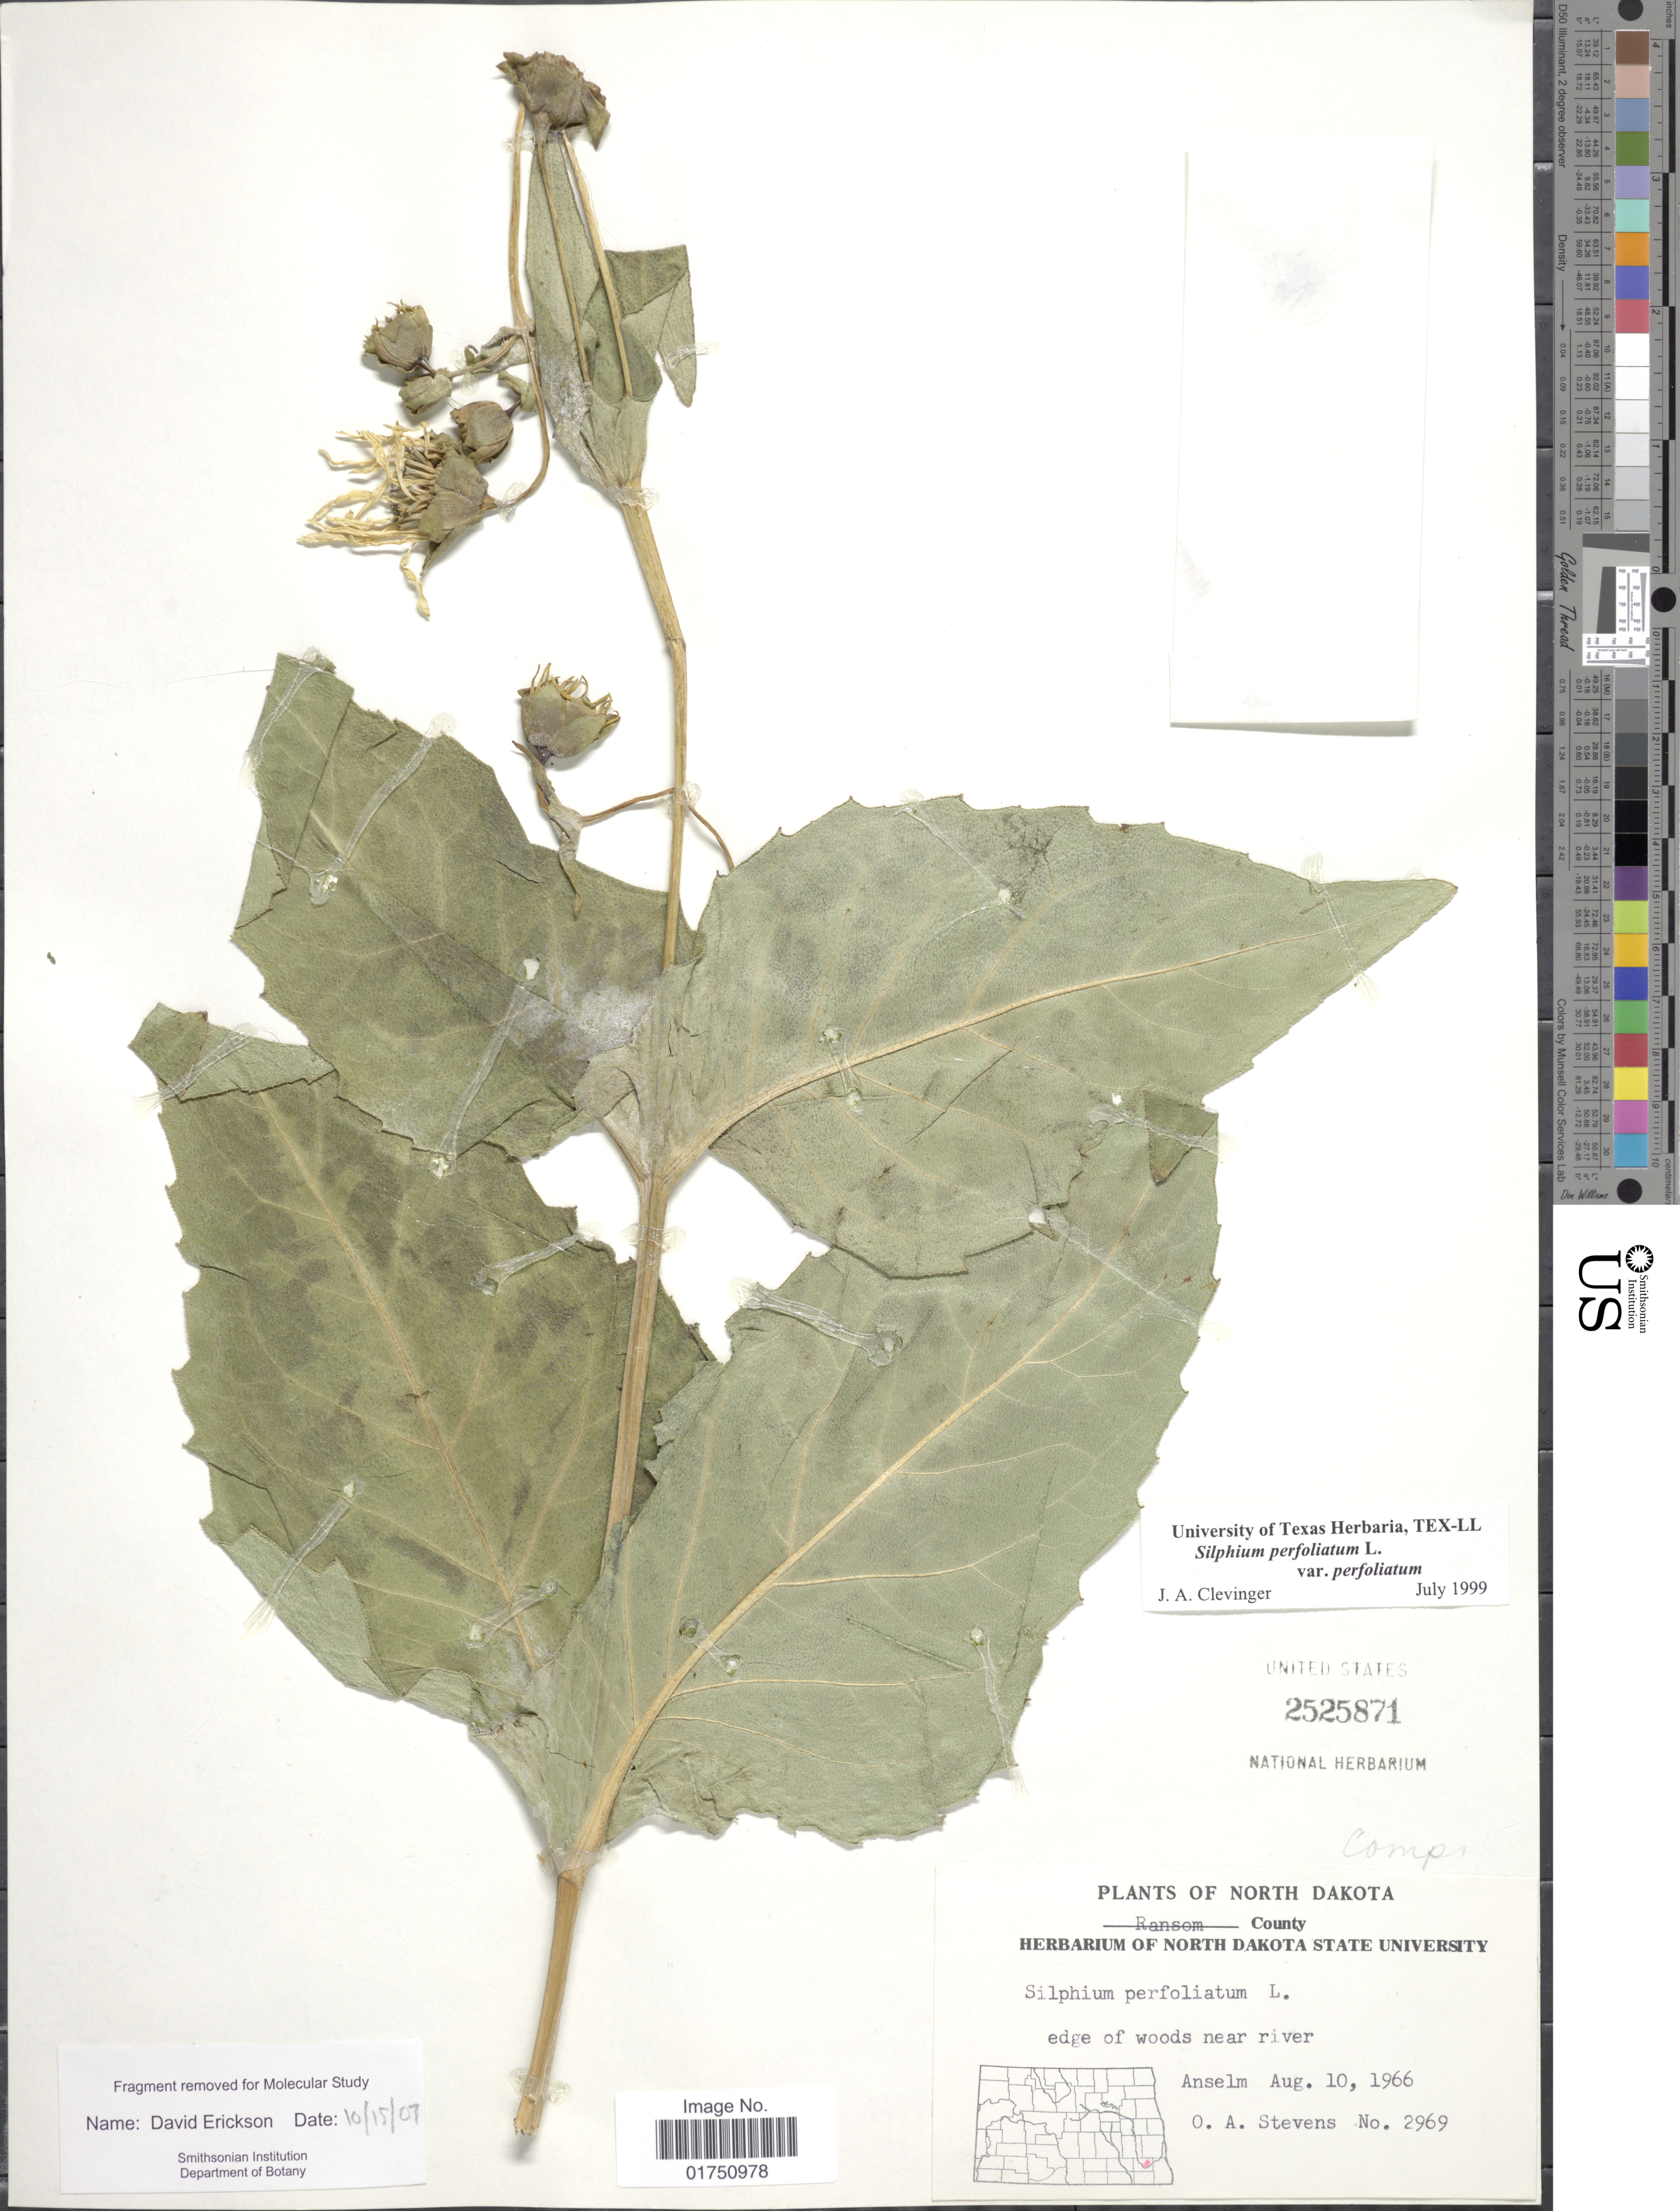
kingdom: Plantae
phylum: Tracheophyta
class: Magnoliopsida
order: Asterales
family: Asteraceae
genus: Silphium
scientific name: Silphium perfoliatum var. perfoliatum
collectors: O. A. Stevens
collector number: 2969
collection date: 1966-08-10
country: United States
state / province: North Dakota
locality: Ransom County. Edge of woods near river. Anselm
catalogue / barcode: US 2525871